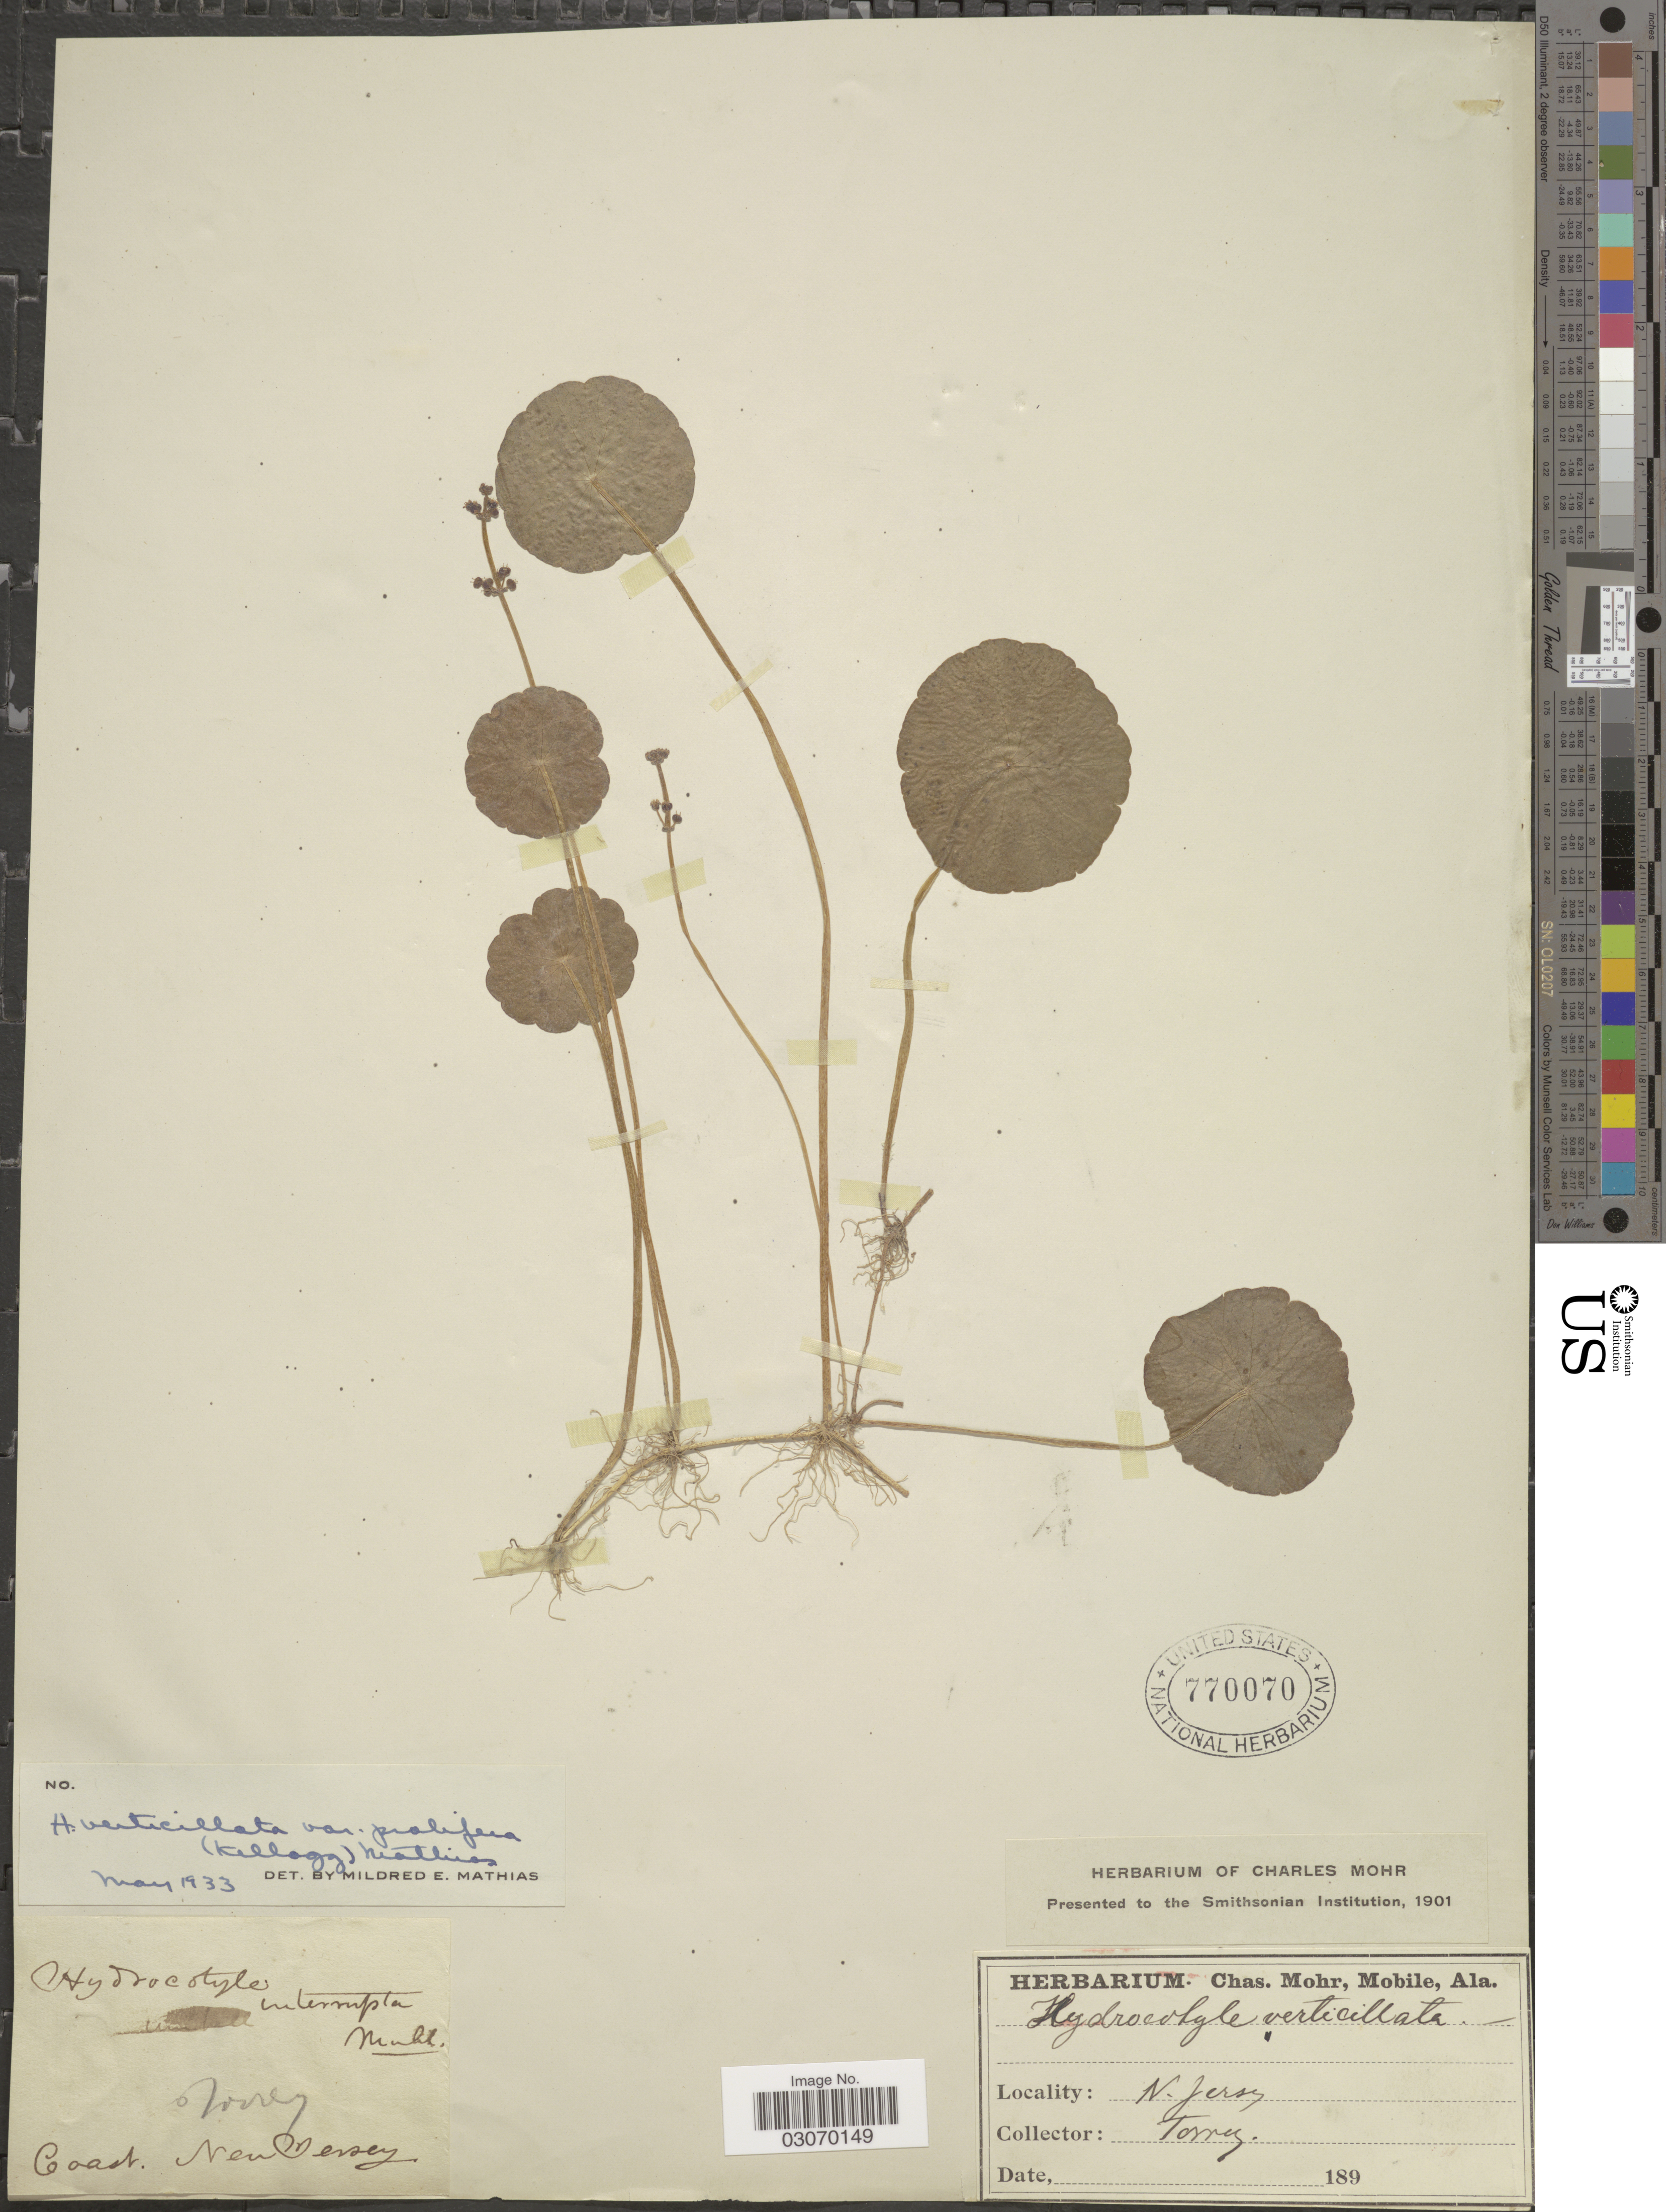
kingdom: Plantae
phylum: Tracheophyta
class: Magnoliopsida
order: Apiales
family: Araliaceae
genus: Hydrocotyle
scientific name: Hydrocotyle verticillata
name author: Thunb.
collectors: J. Torrey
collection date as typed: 189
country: United States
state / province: New Jersey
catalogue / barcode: US 770070